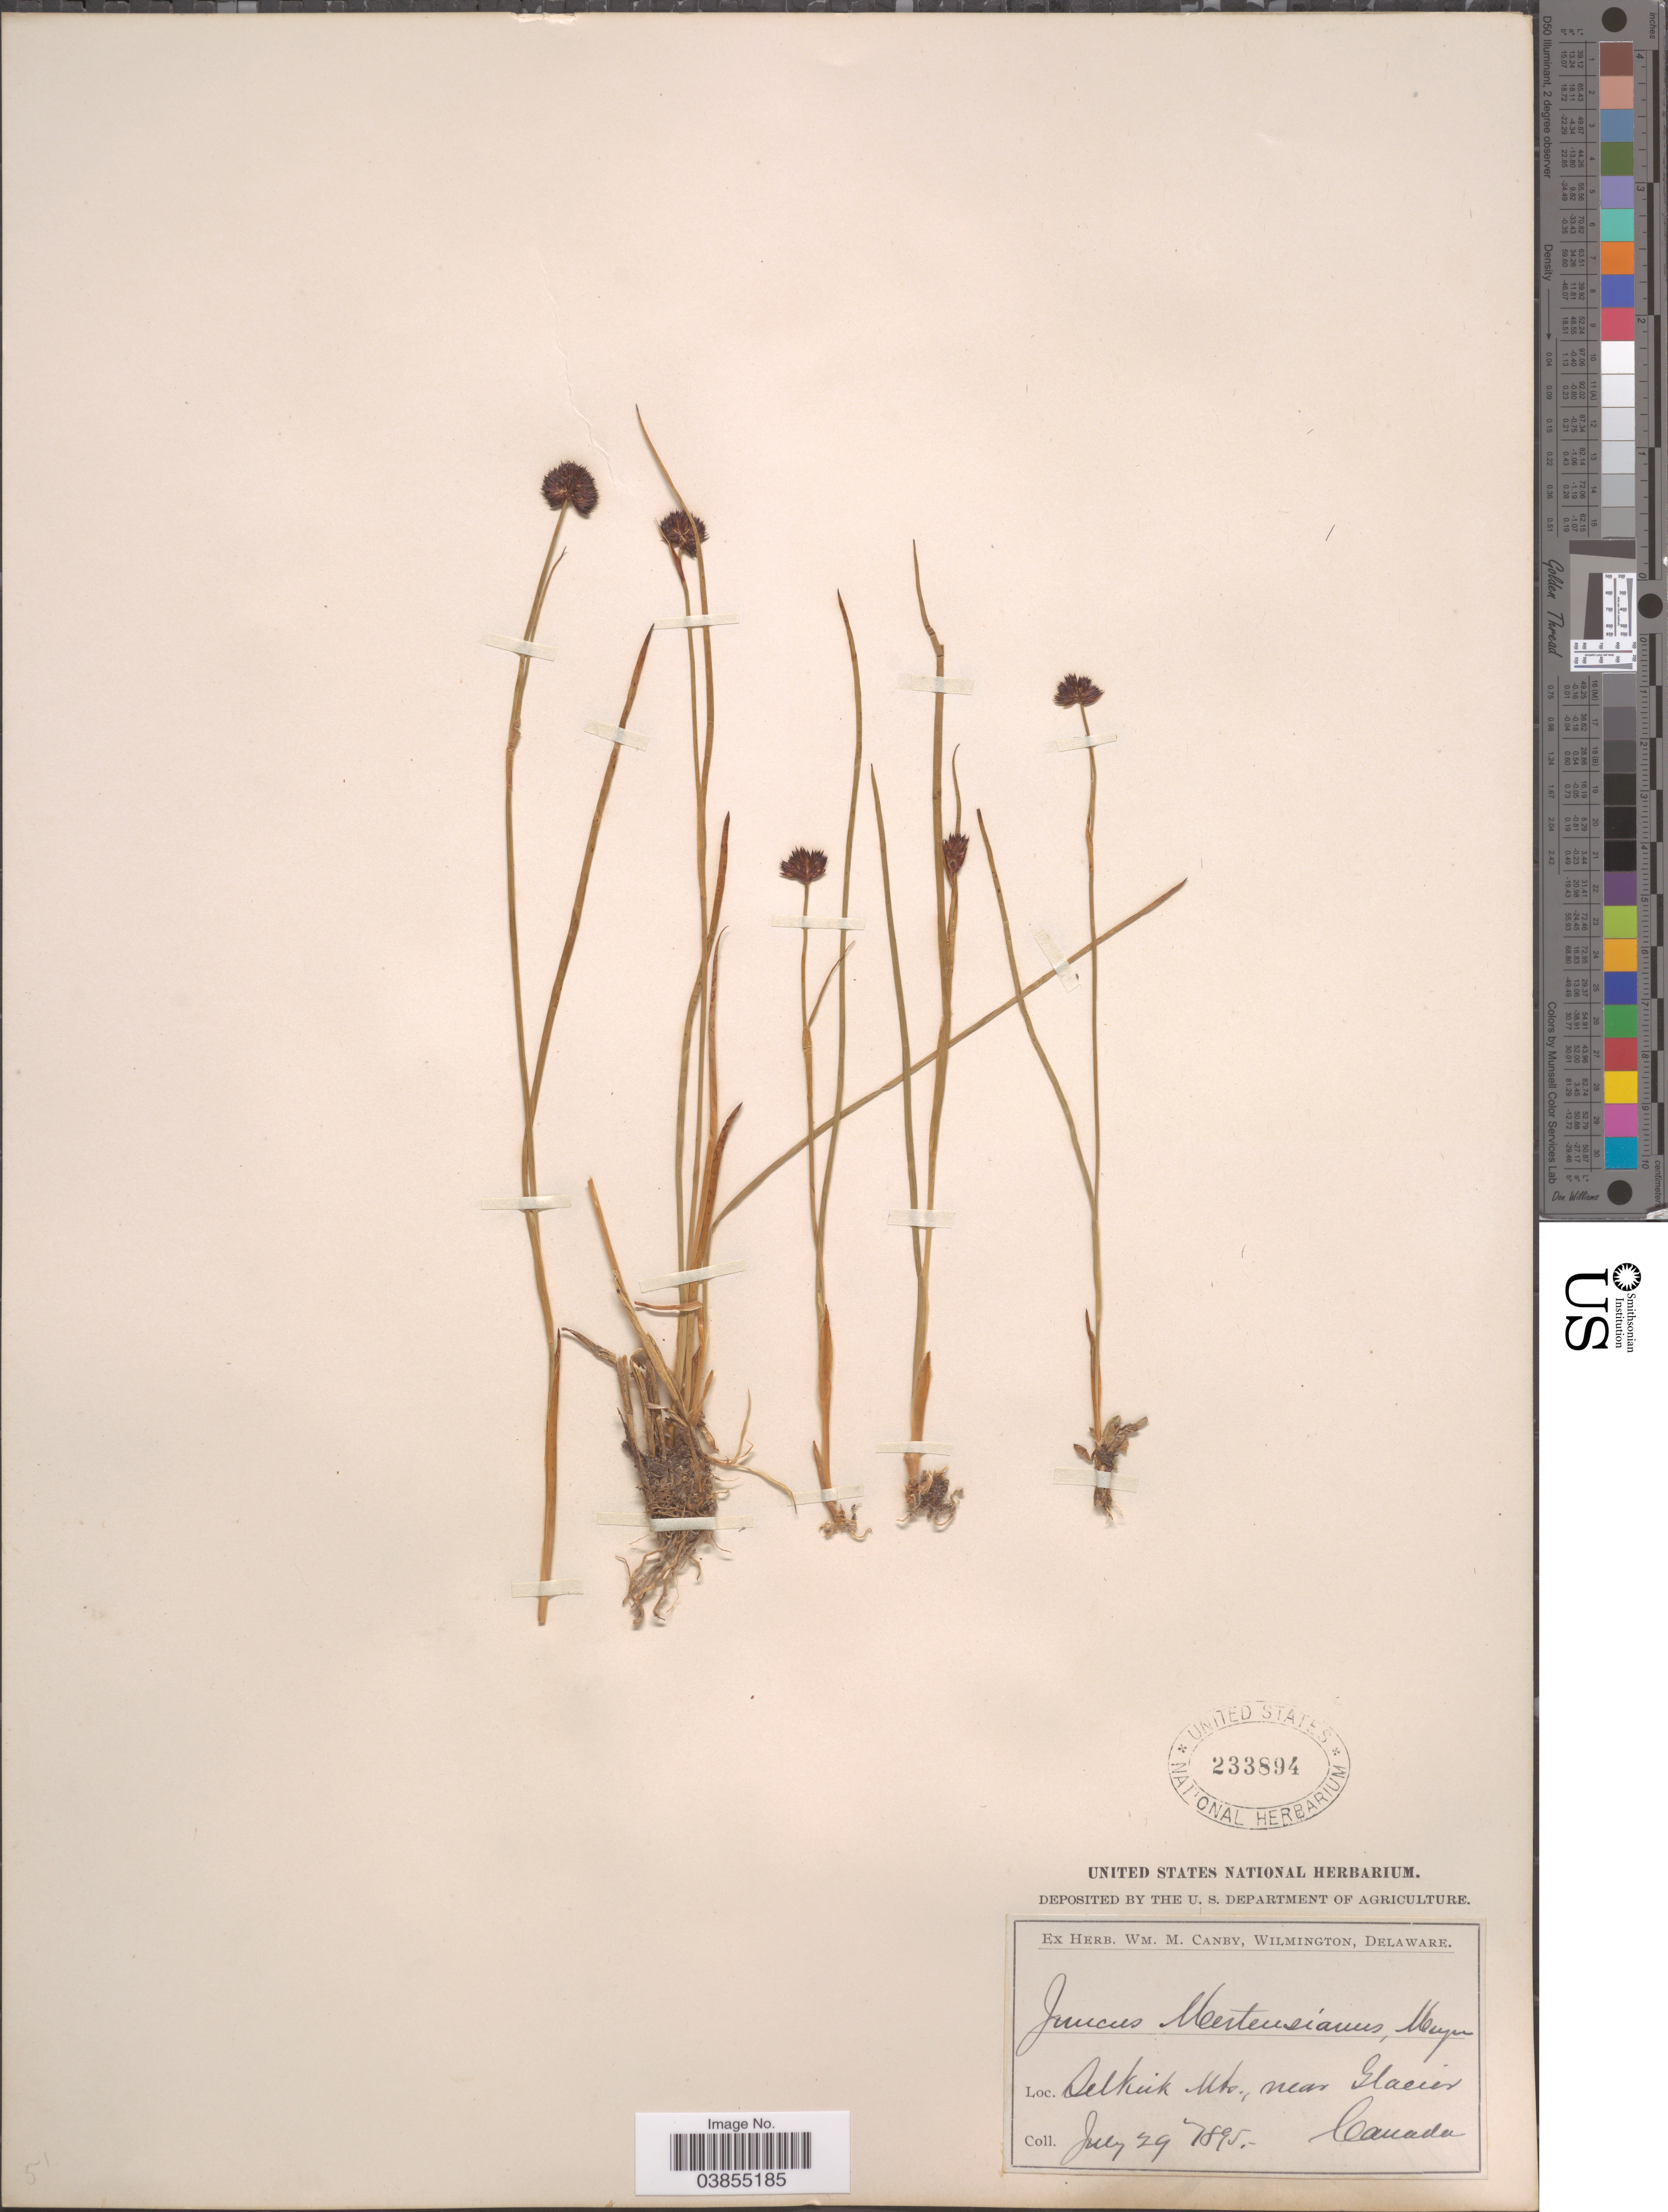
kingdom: Plantae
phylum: Tracheophyta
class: Liliopsida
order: Poales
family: Juncaceae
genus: Juncus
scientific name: Juncus mertensianus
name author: Bong.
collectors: ex herb. W.M. Canby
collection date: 1895-07-29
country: Canada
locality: Selkirk Mts., near Glacier.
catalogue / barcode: US 233894